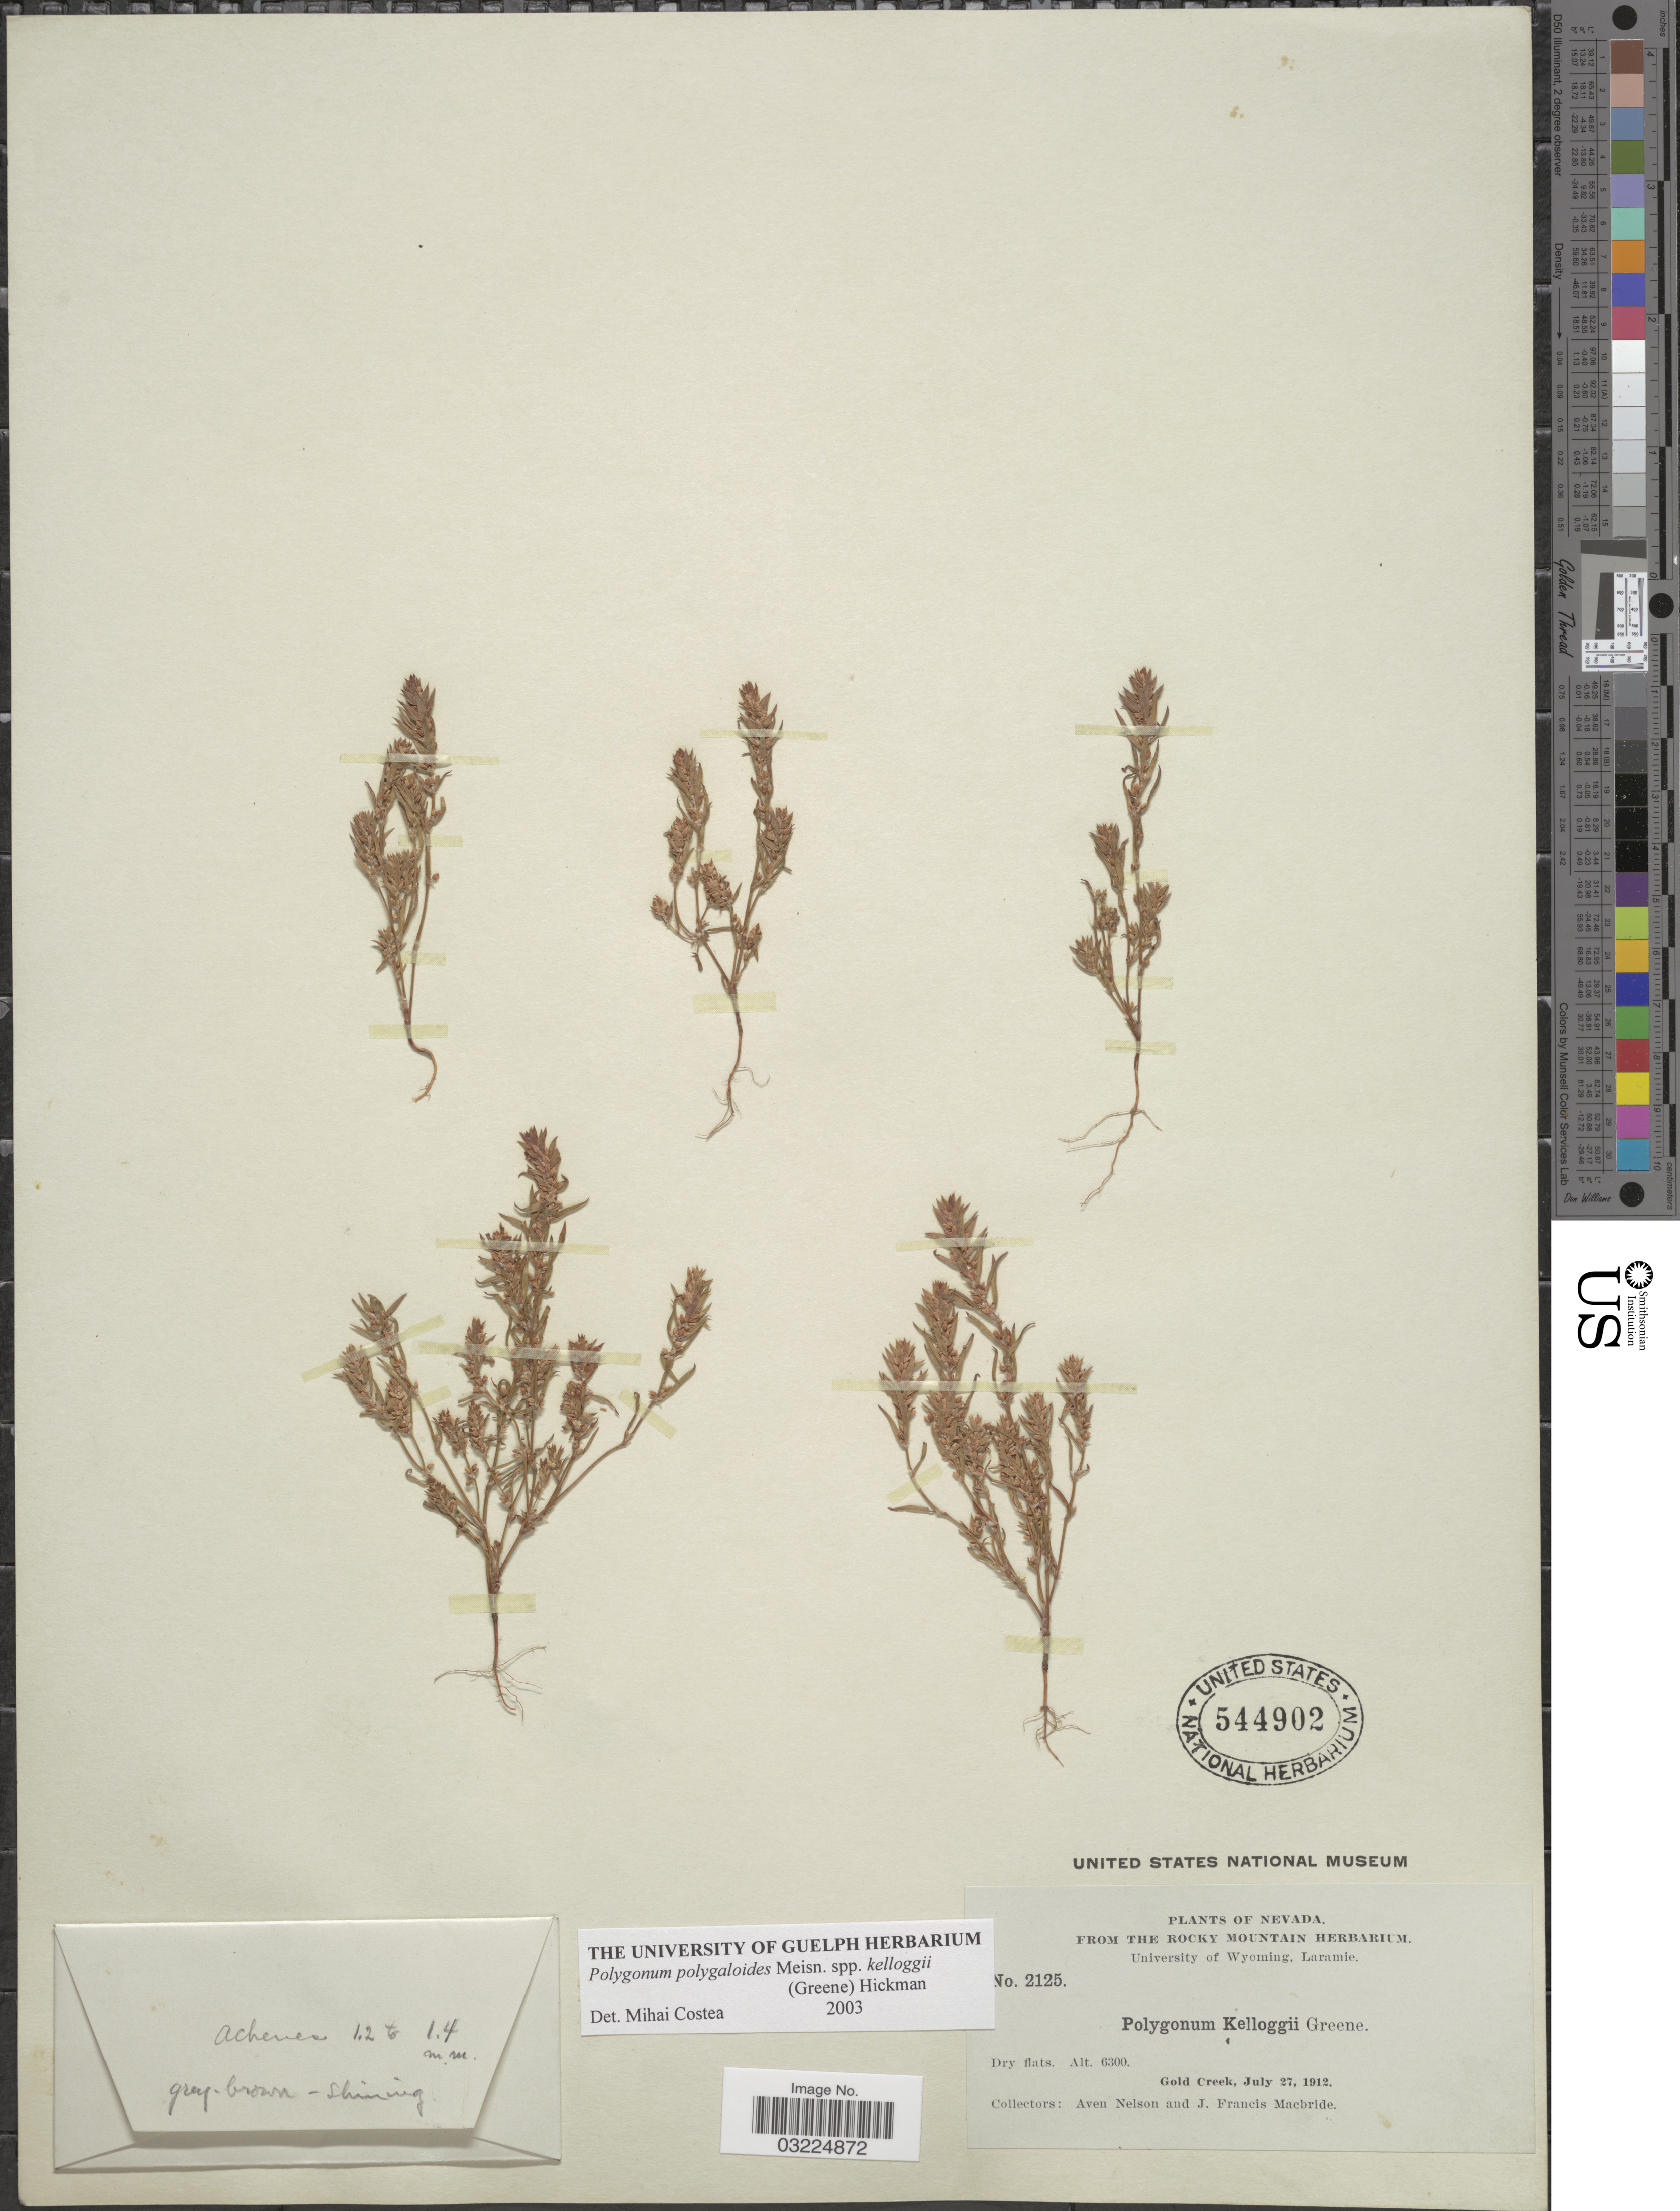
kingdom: Plantae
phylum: Tracheophyta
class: Magnoliopsida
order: Caryophyllales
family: Polygonaceae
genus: Polygonum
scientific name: Polygonum polygaloides subsp. kelloggii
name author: (Greene) Hickman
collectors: A. Nelson & J. F. Macbride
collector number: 2125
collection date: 1912-07-27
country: United States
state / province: Nevada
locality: Gold Creek.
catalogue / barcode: US 544902